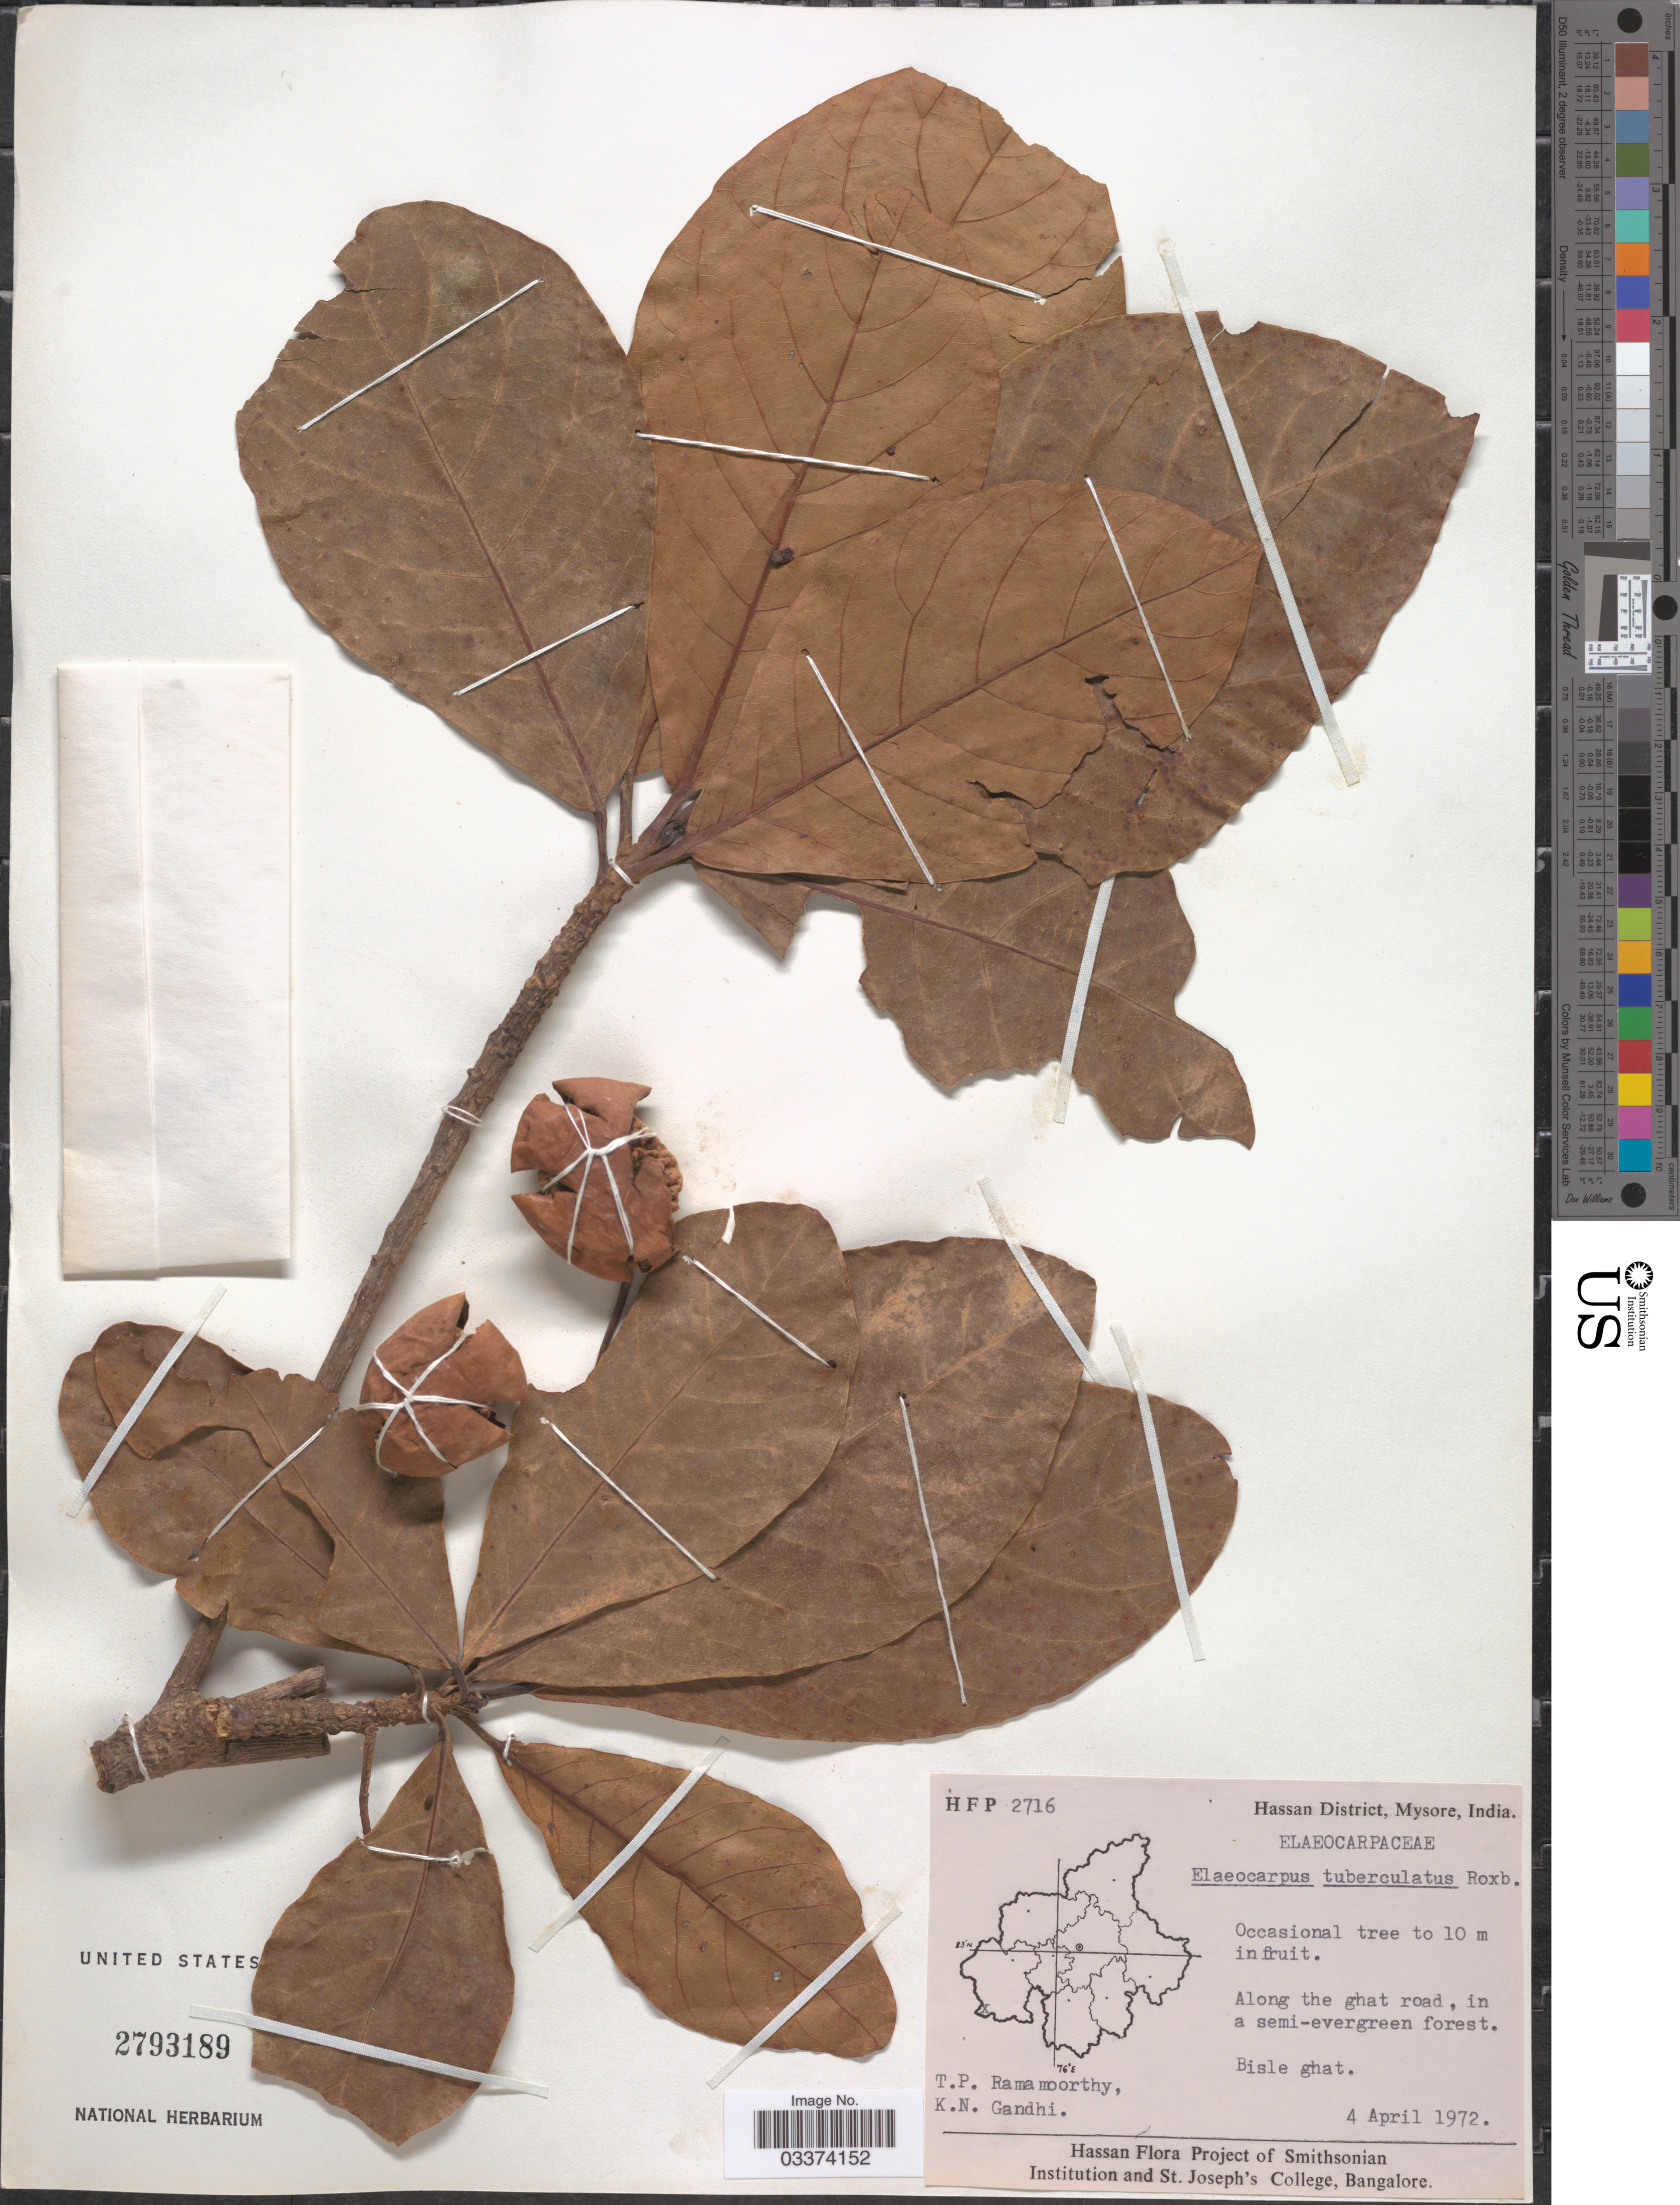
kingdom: Plantae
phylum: Tracheophyta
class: Magnoliopsida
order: Oxalidales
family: Elaeocarpaceae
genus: Elaeocarpus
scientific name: Elaeocarpus tuberculatus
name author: Roxb.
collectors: T. P. Ramamoorthy & K. N. Gandhi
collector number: H F P 2716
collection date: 1972-04-04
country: India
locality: Hassan District, Mysore. Bisle ghat.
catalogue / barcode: US 2793189